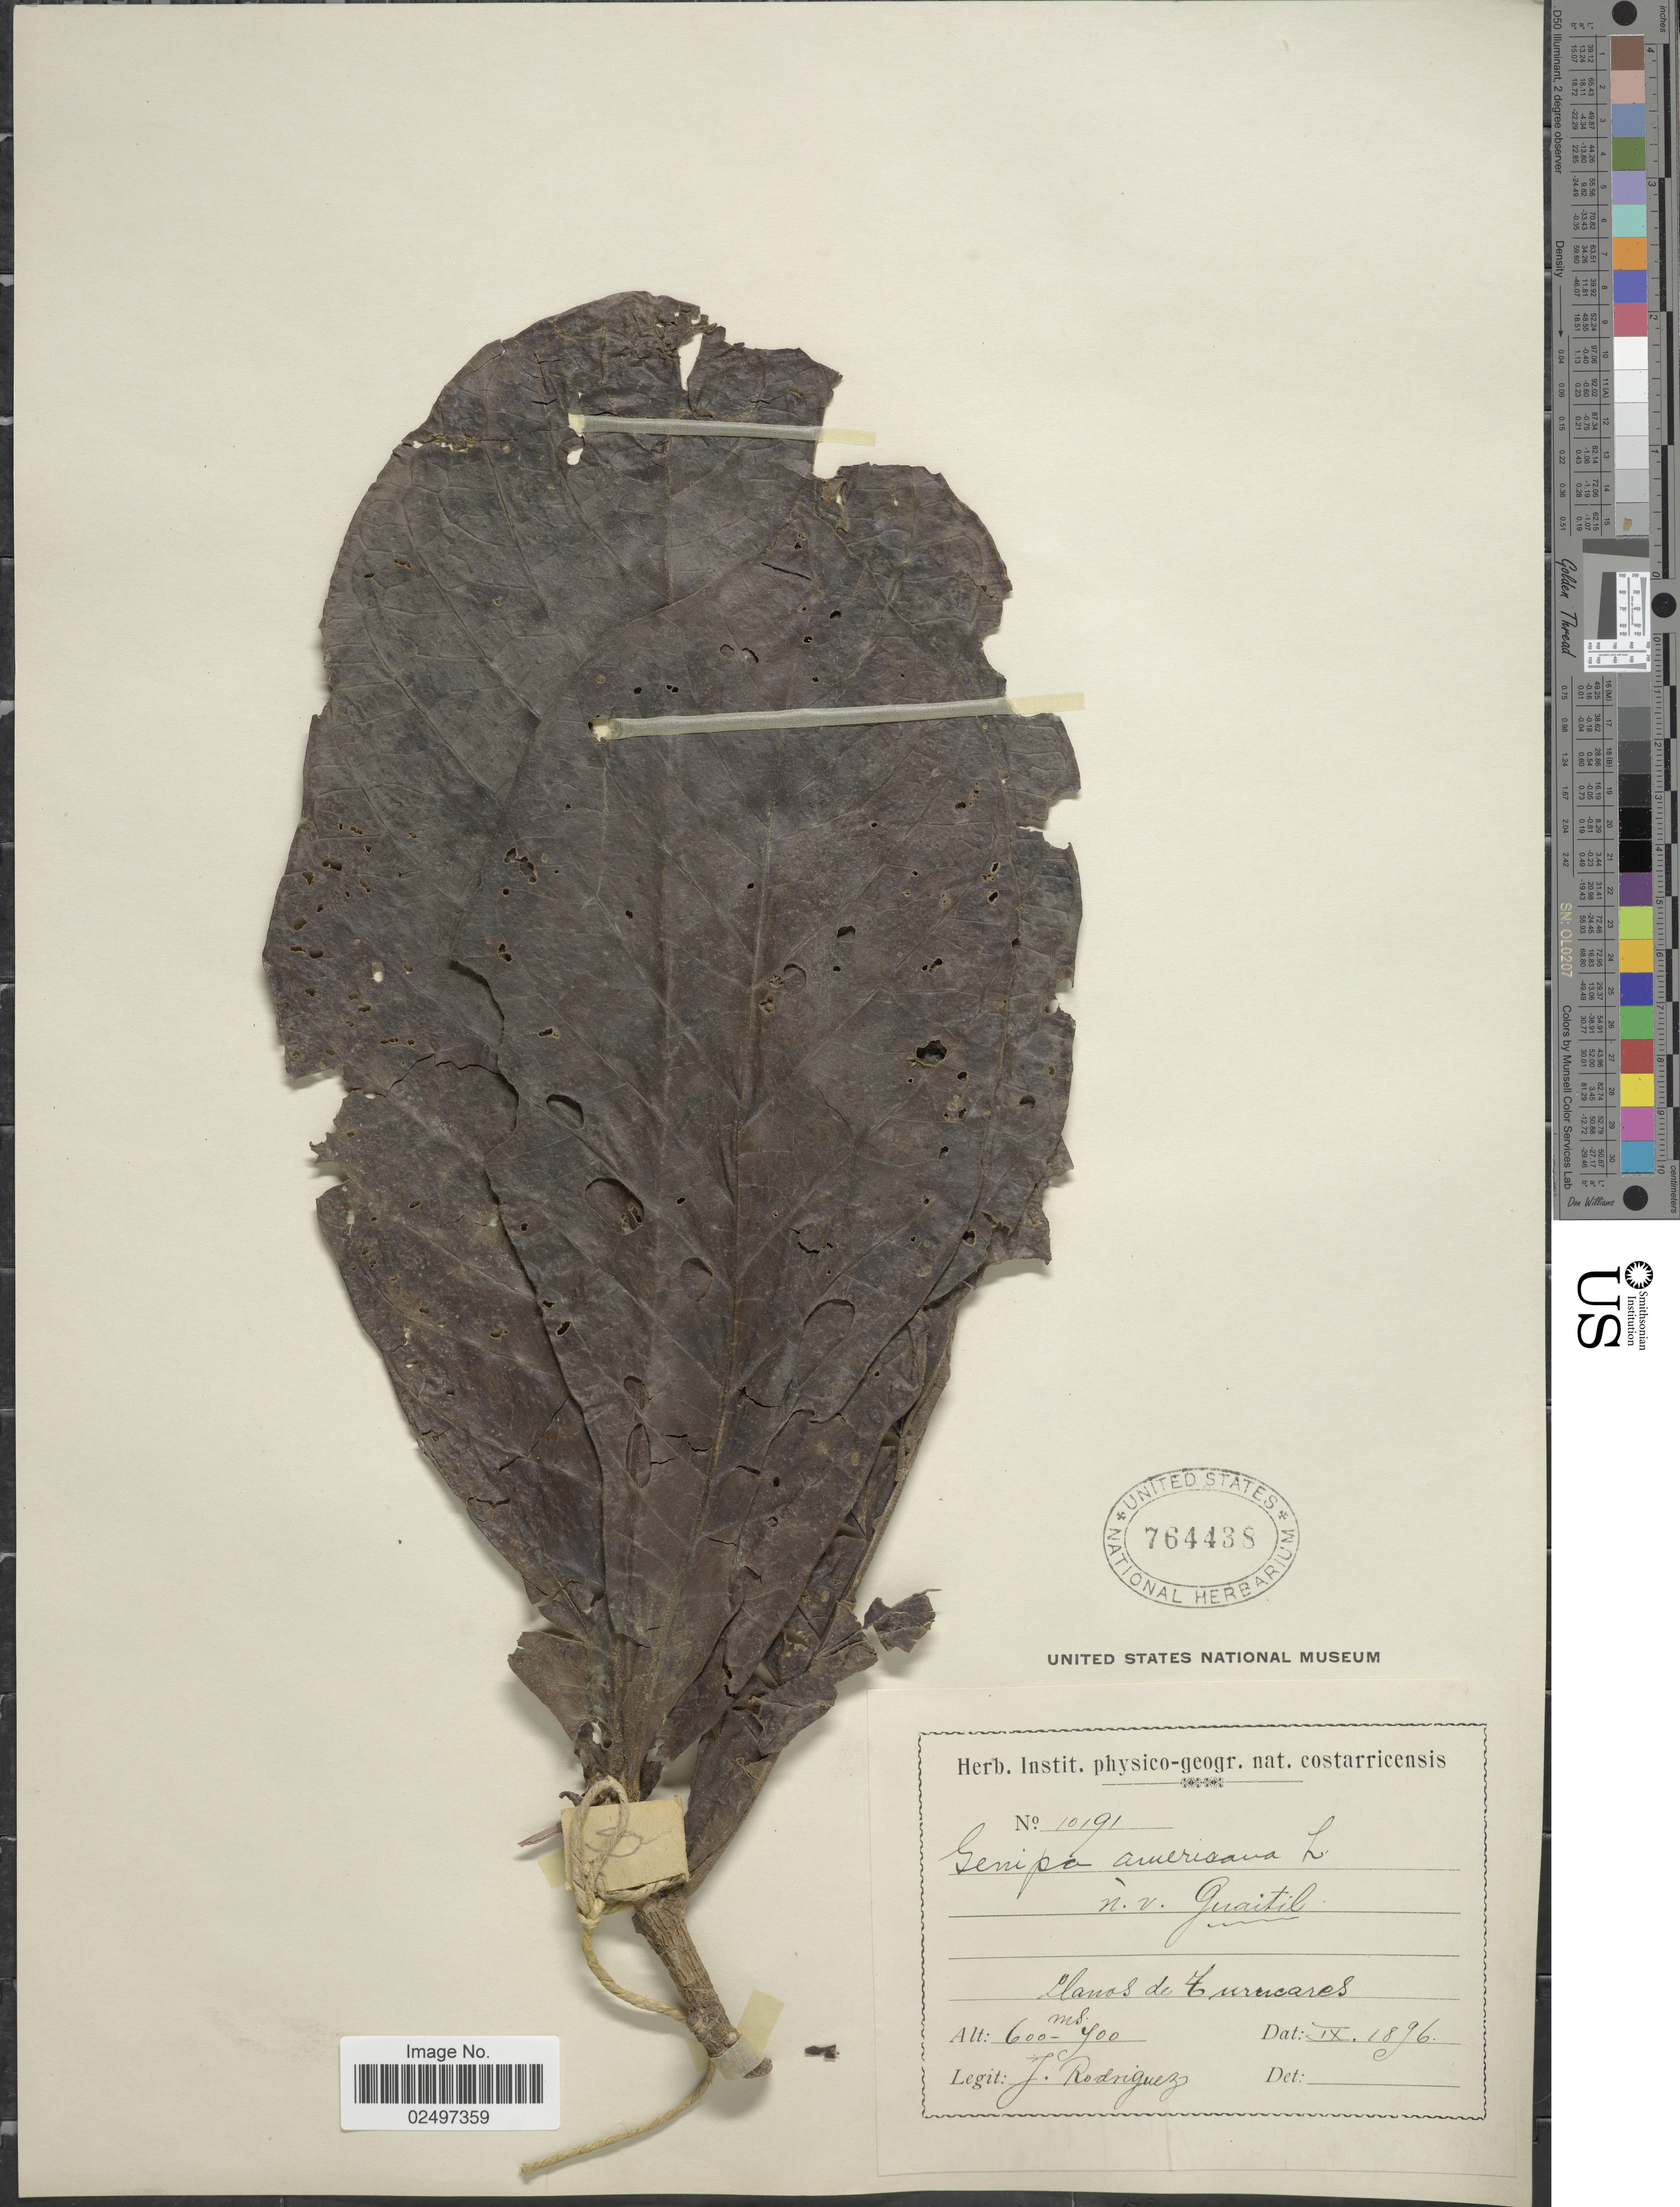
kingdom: Plantae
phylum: Tracheophyta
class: Magnoliopsida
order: Gentianales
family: Rubiaceae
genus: Genipa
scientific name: Genipa americana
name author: L.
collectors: J. Rodriguez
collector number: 10191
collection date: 1896-09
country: Costa Rica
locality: Llanos de Turucares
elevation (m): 600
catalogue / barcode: US 764438